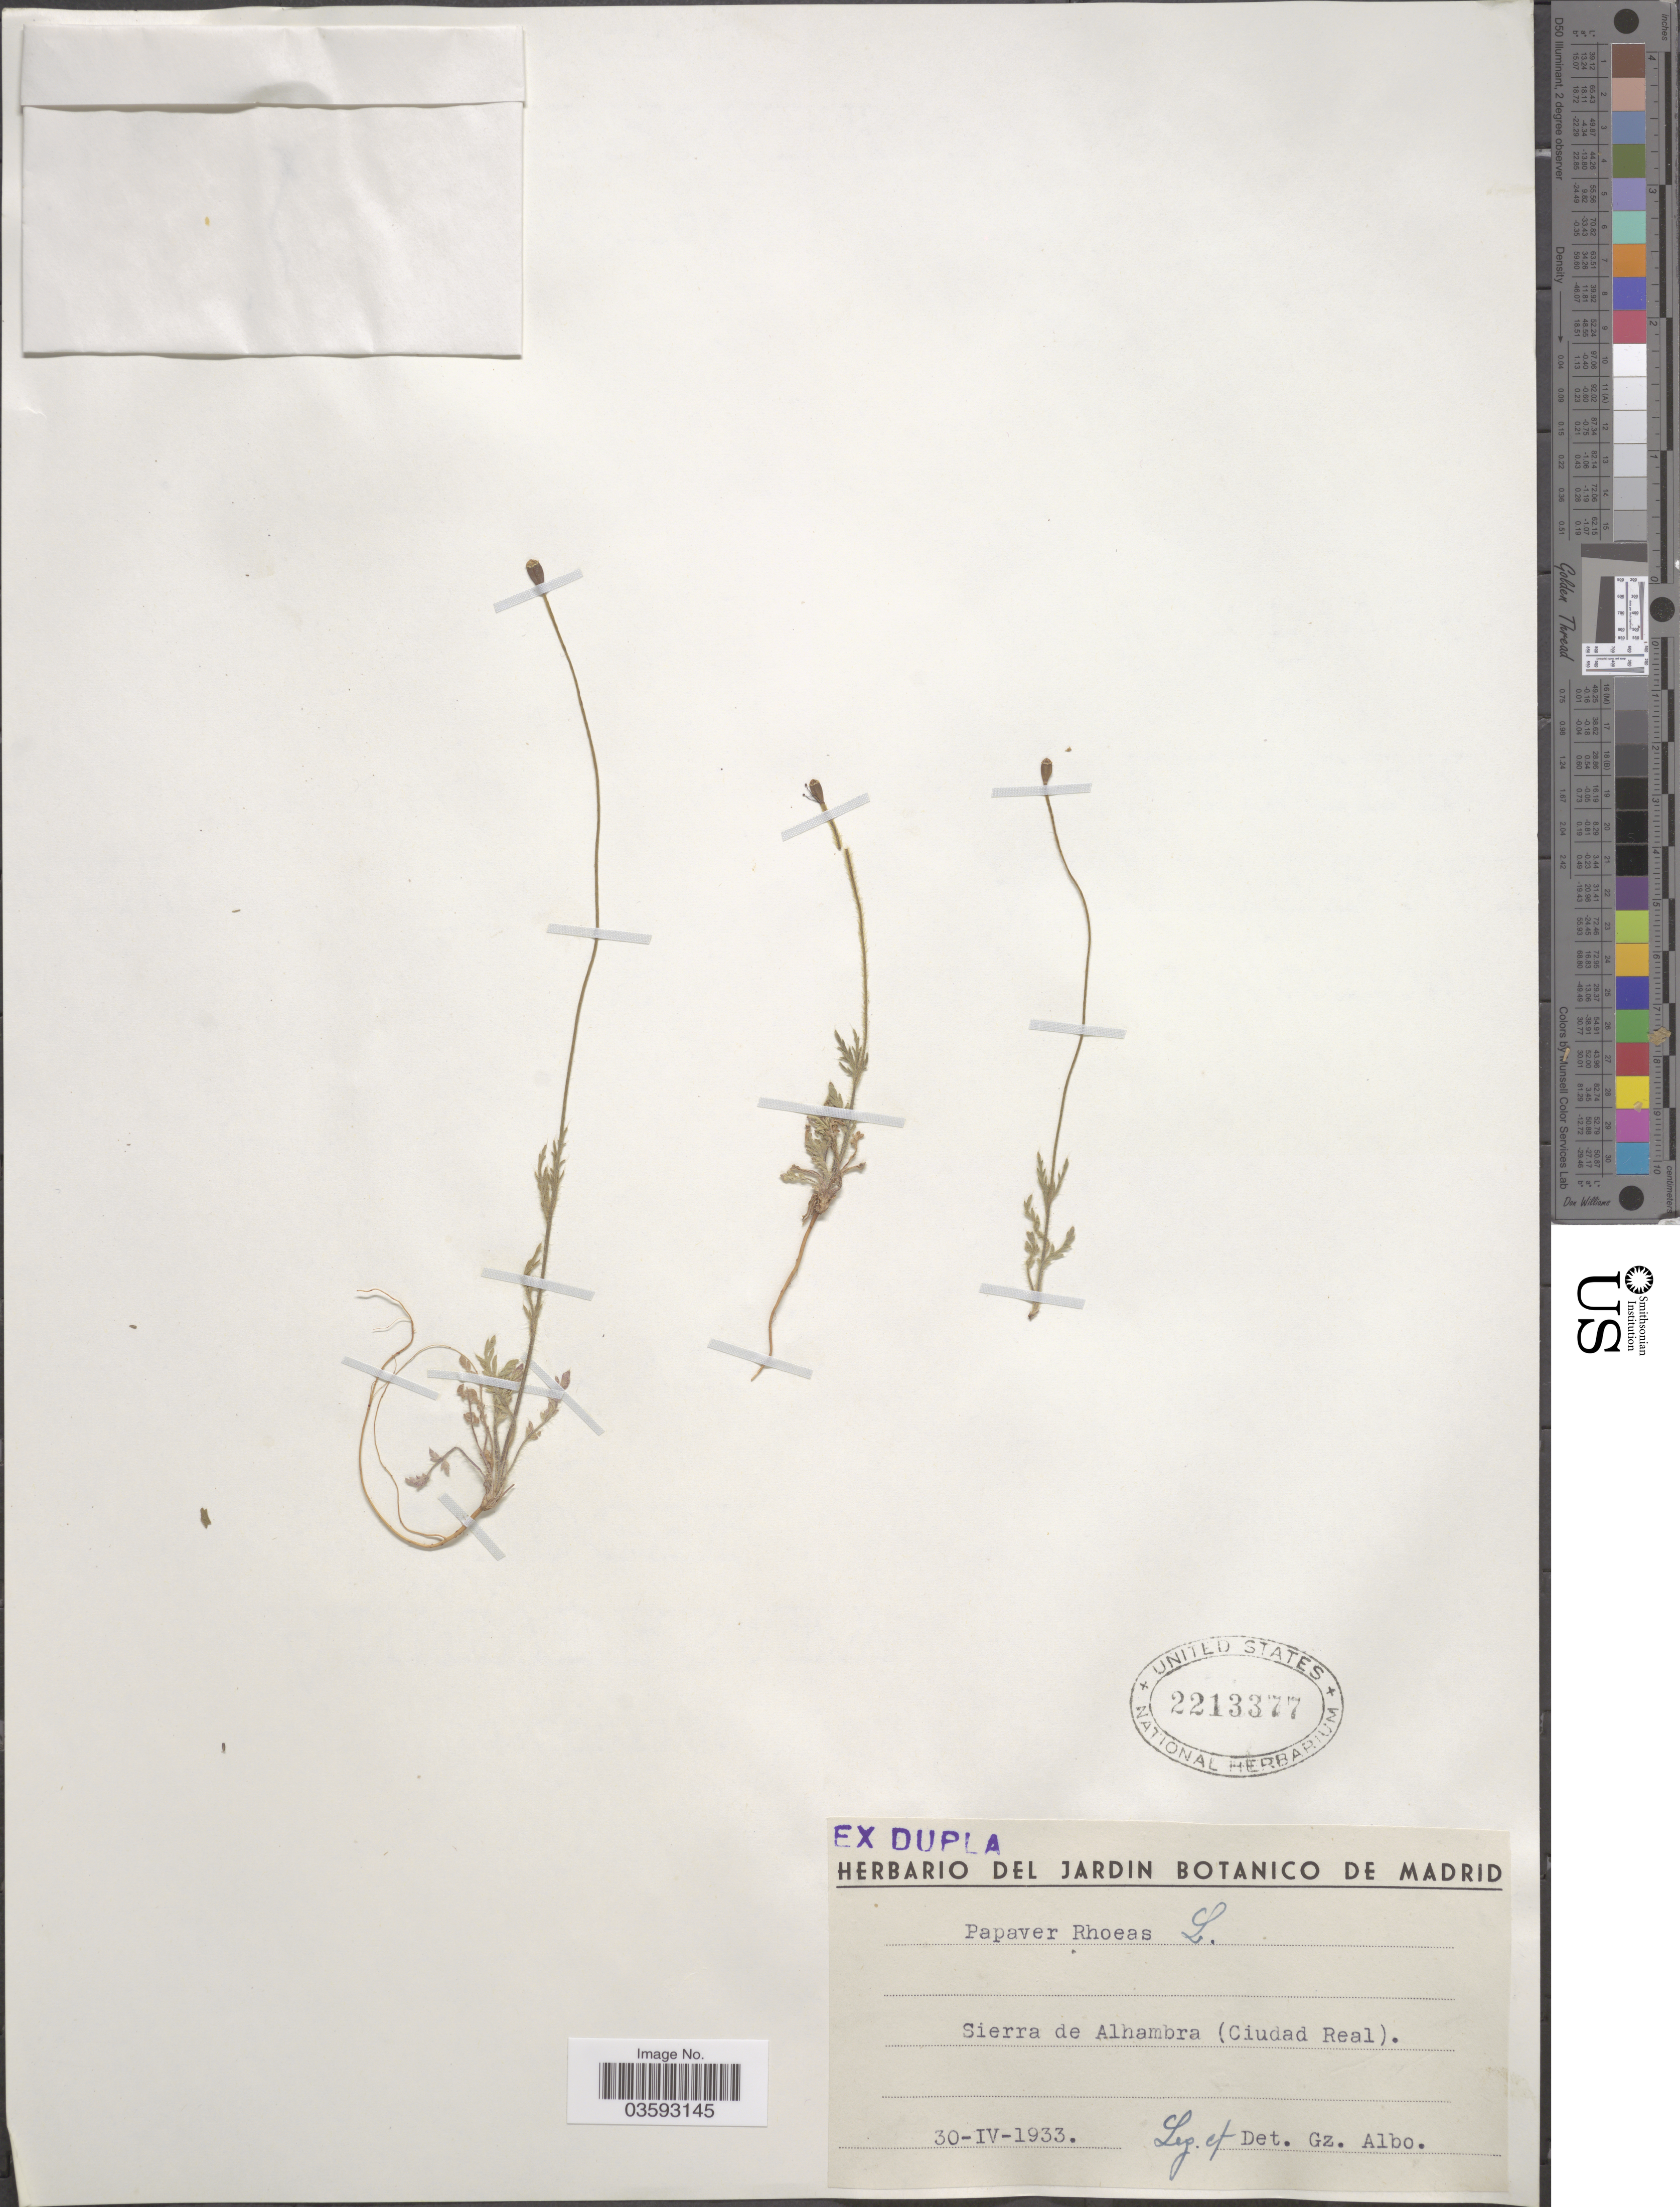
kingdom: Plantae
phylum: Tracheophyta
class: Magnoliopsida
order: Ranunculales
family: Papaveraceae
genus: Papaver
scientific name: Papaver rhoeas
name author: L.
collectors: G. Albo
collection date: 1933-04-30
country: Spain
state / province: Madrid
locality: Sierra de Alhambra (Ciudad Real).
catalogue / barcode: US 2213377